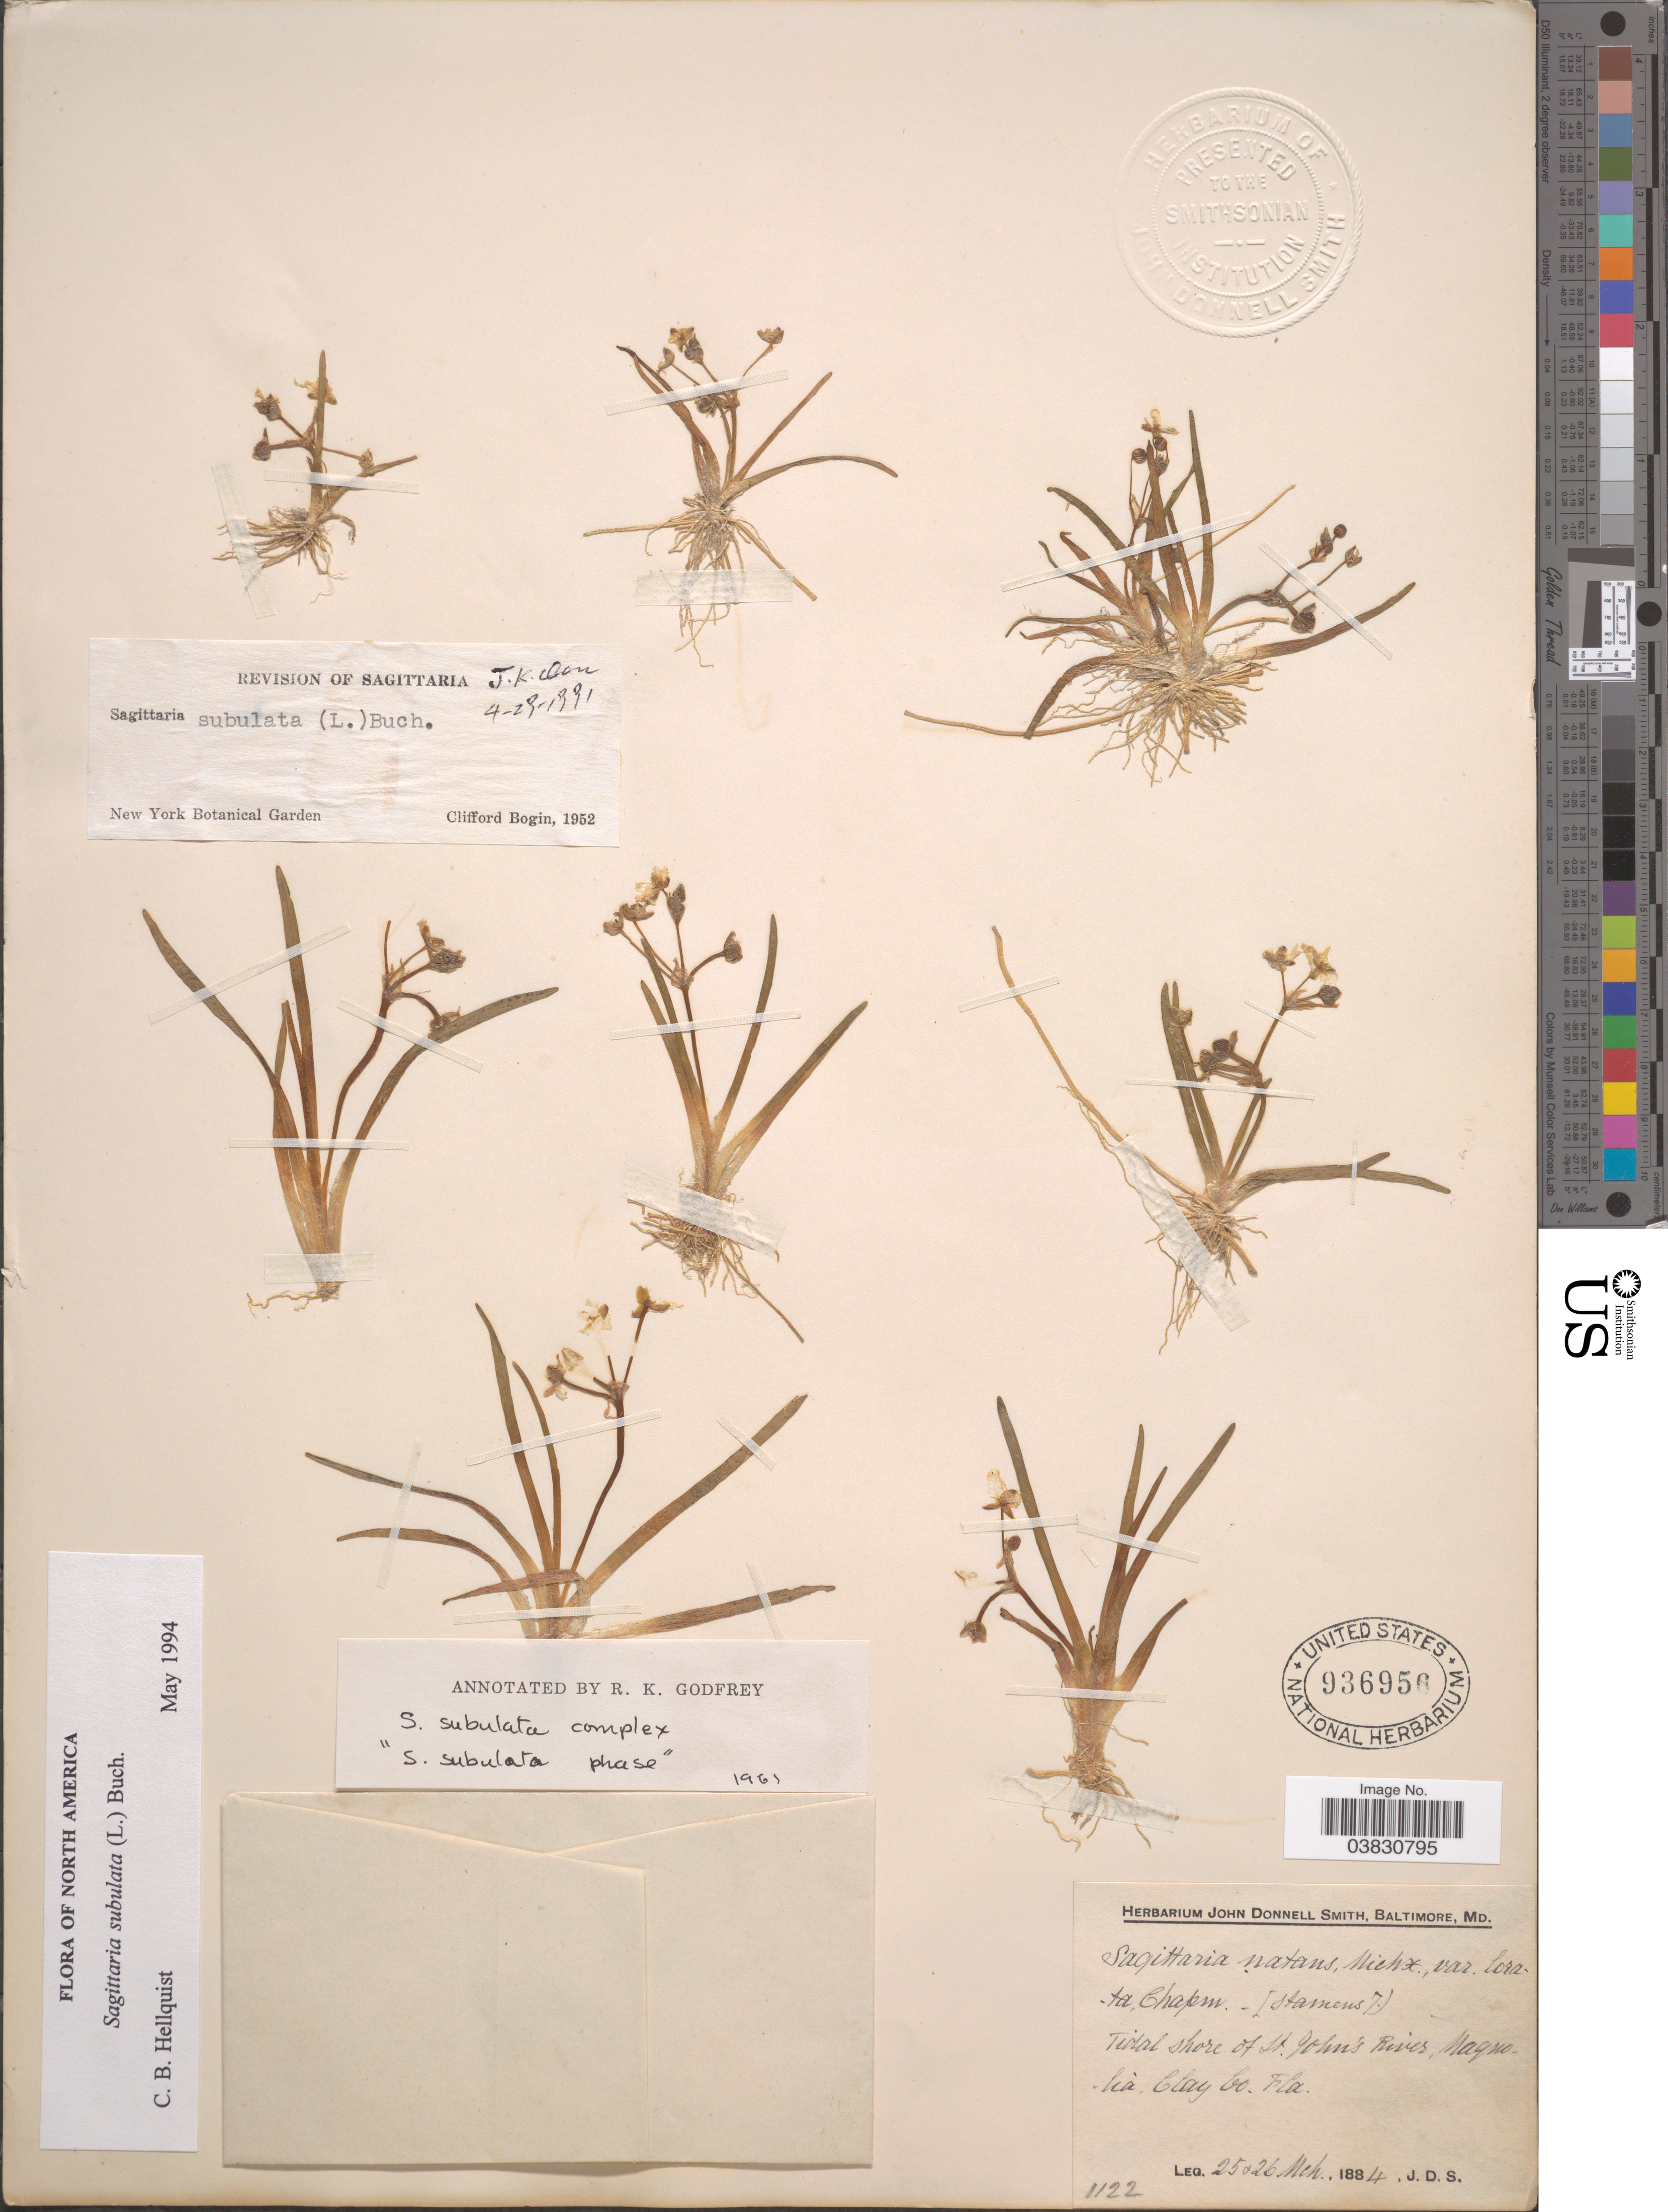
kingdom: Plantae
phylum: Tracheophyta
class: Liliopsida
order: Alismatales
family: Alismataceae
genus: Sagittaria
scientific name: Sagittaria subulata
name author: (L.) Buchenau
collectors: J. Donnell Smith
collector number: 1122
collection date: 1884-03-25/1884-03-26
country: United States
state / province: Florida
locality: Tidal shore of St. John's River, Magnolia, Clay Co.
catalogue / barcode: US 936956